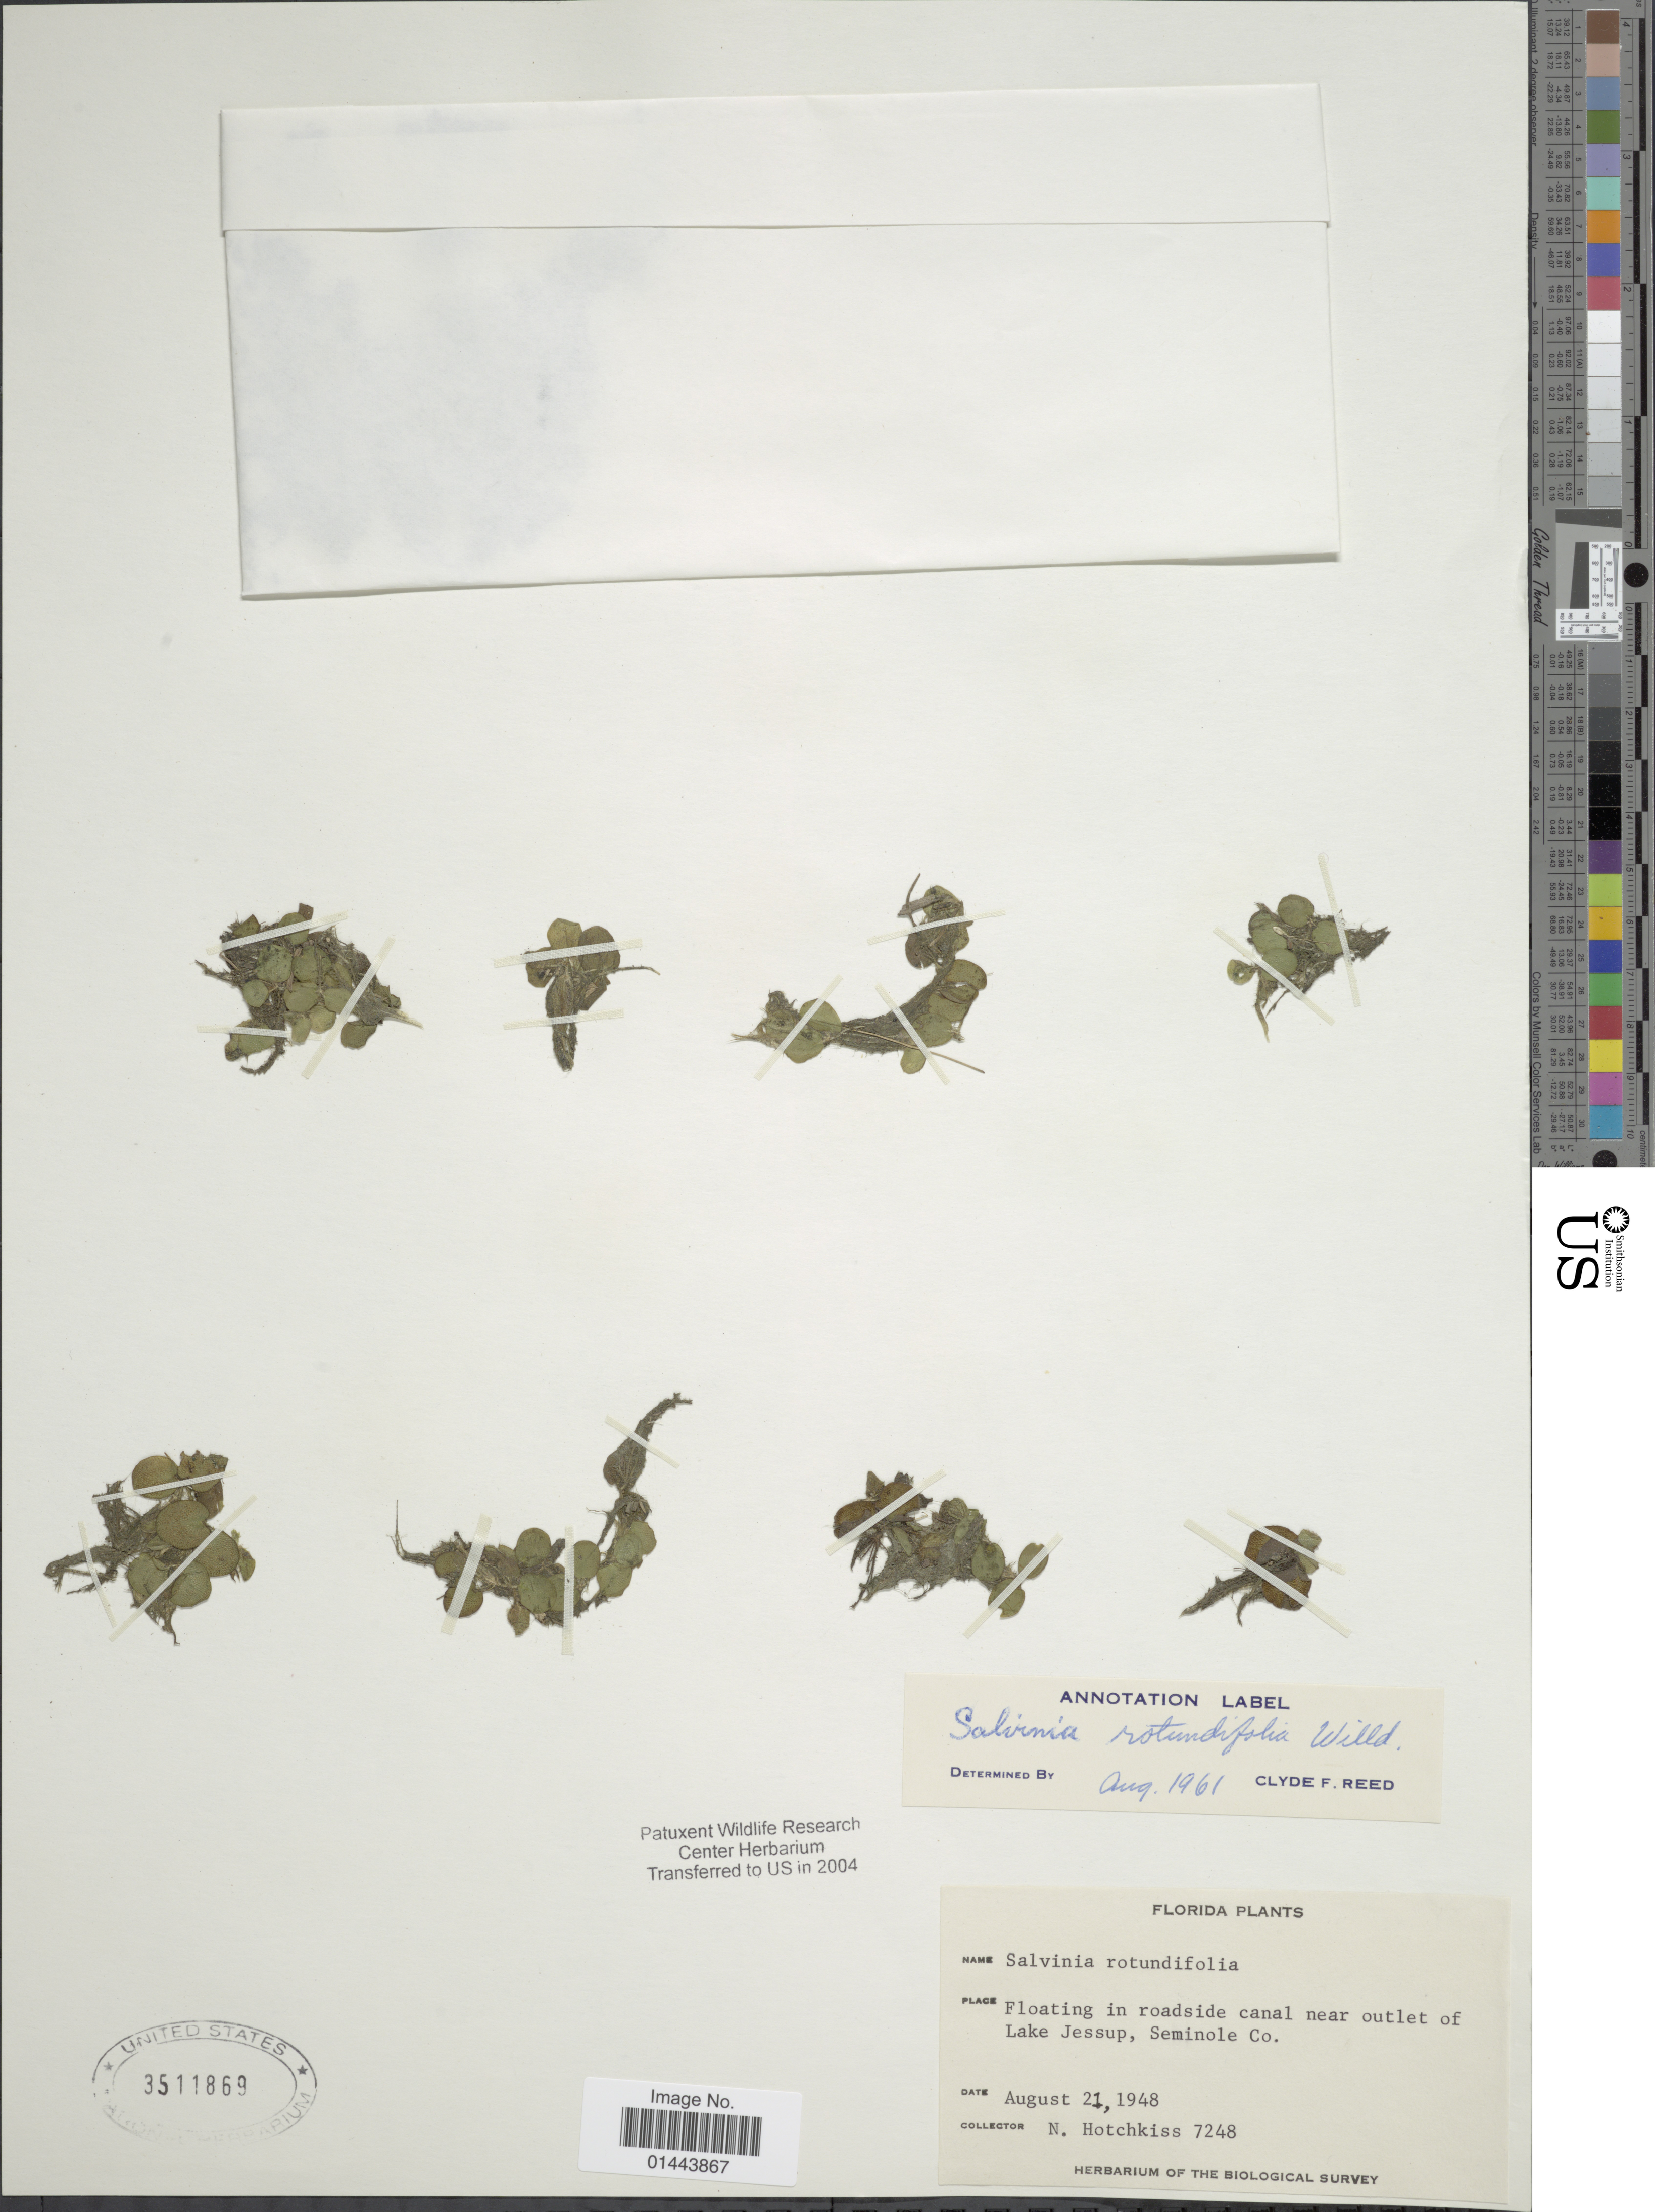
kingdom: Plantae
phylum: Tracheophyta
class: Polypodiopsida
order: Salviniales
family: Salviniaceae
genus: Salvinia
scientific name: Salvinia minima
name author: Baker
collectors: N. Hotchkiss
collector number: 7248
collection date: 1948-08-21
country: United States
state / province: Florida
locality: Floating in roadside canal near outlet of Lake Jessup, Seminole Co.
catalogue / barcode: US 3511869